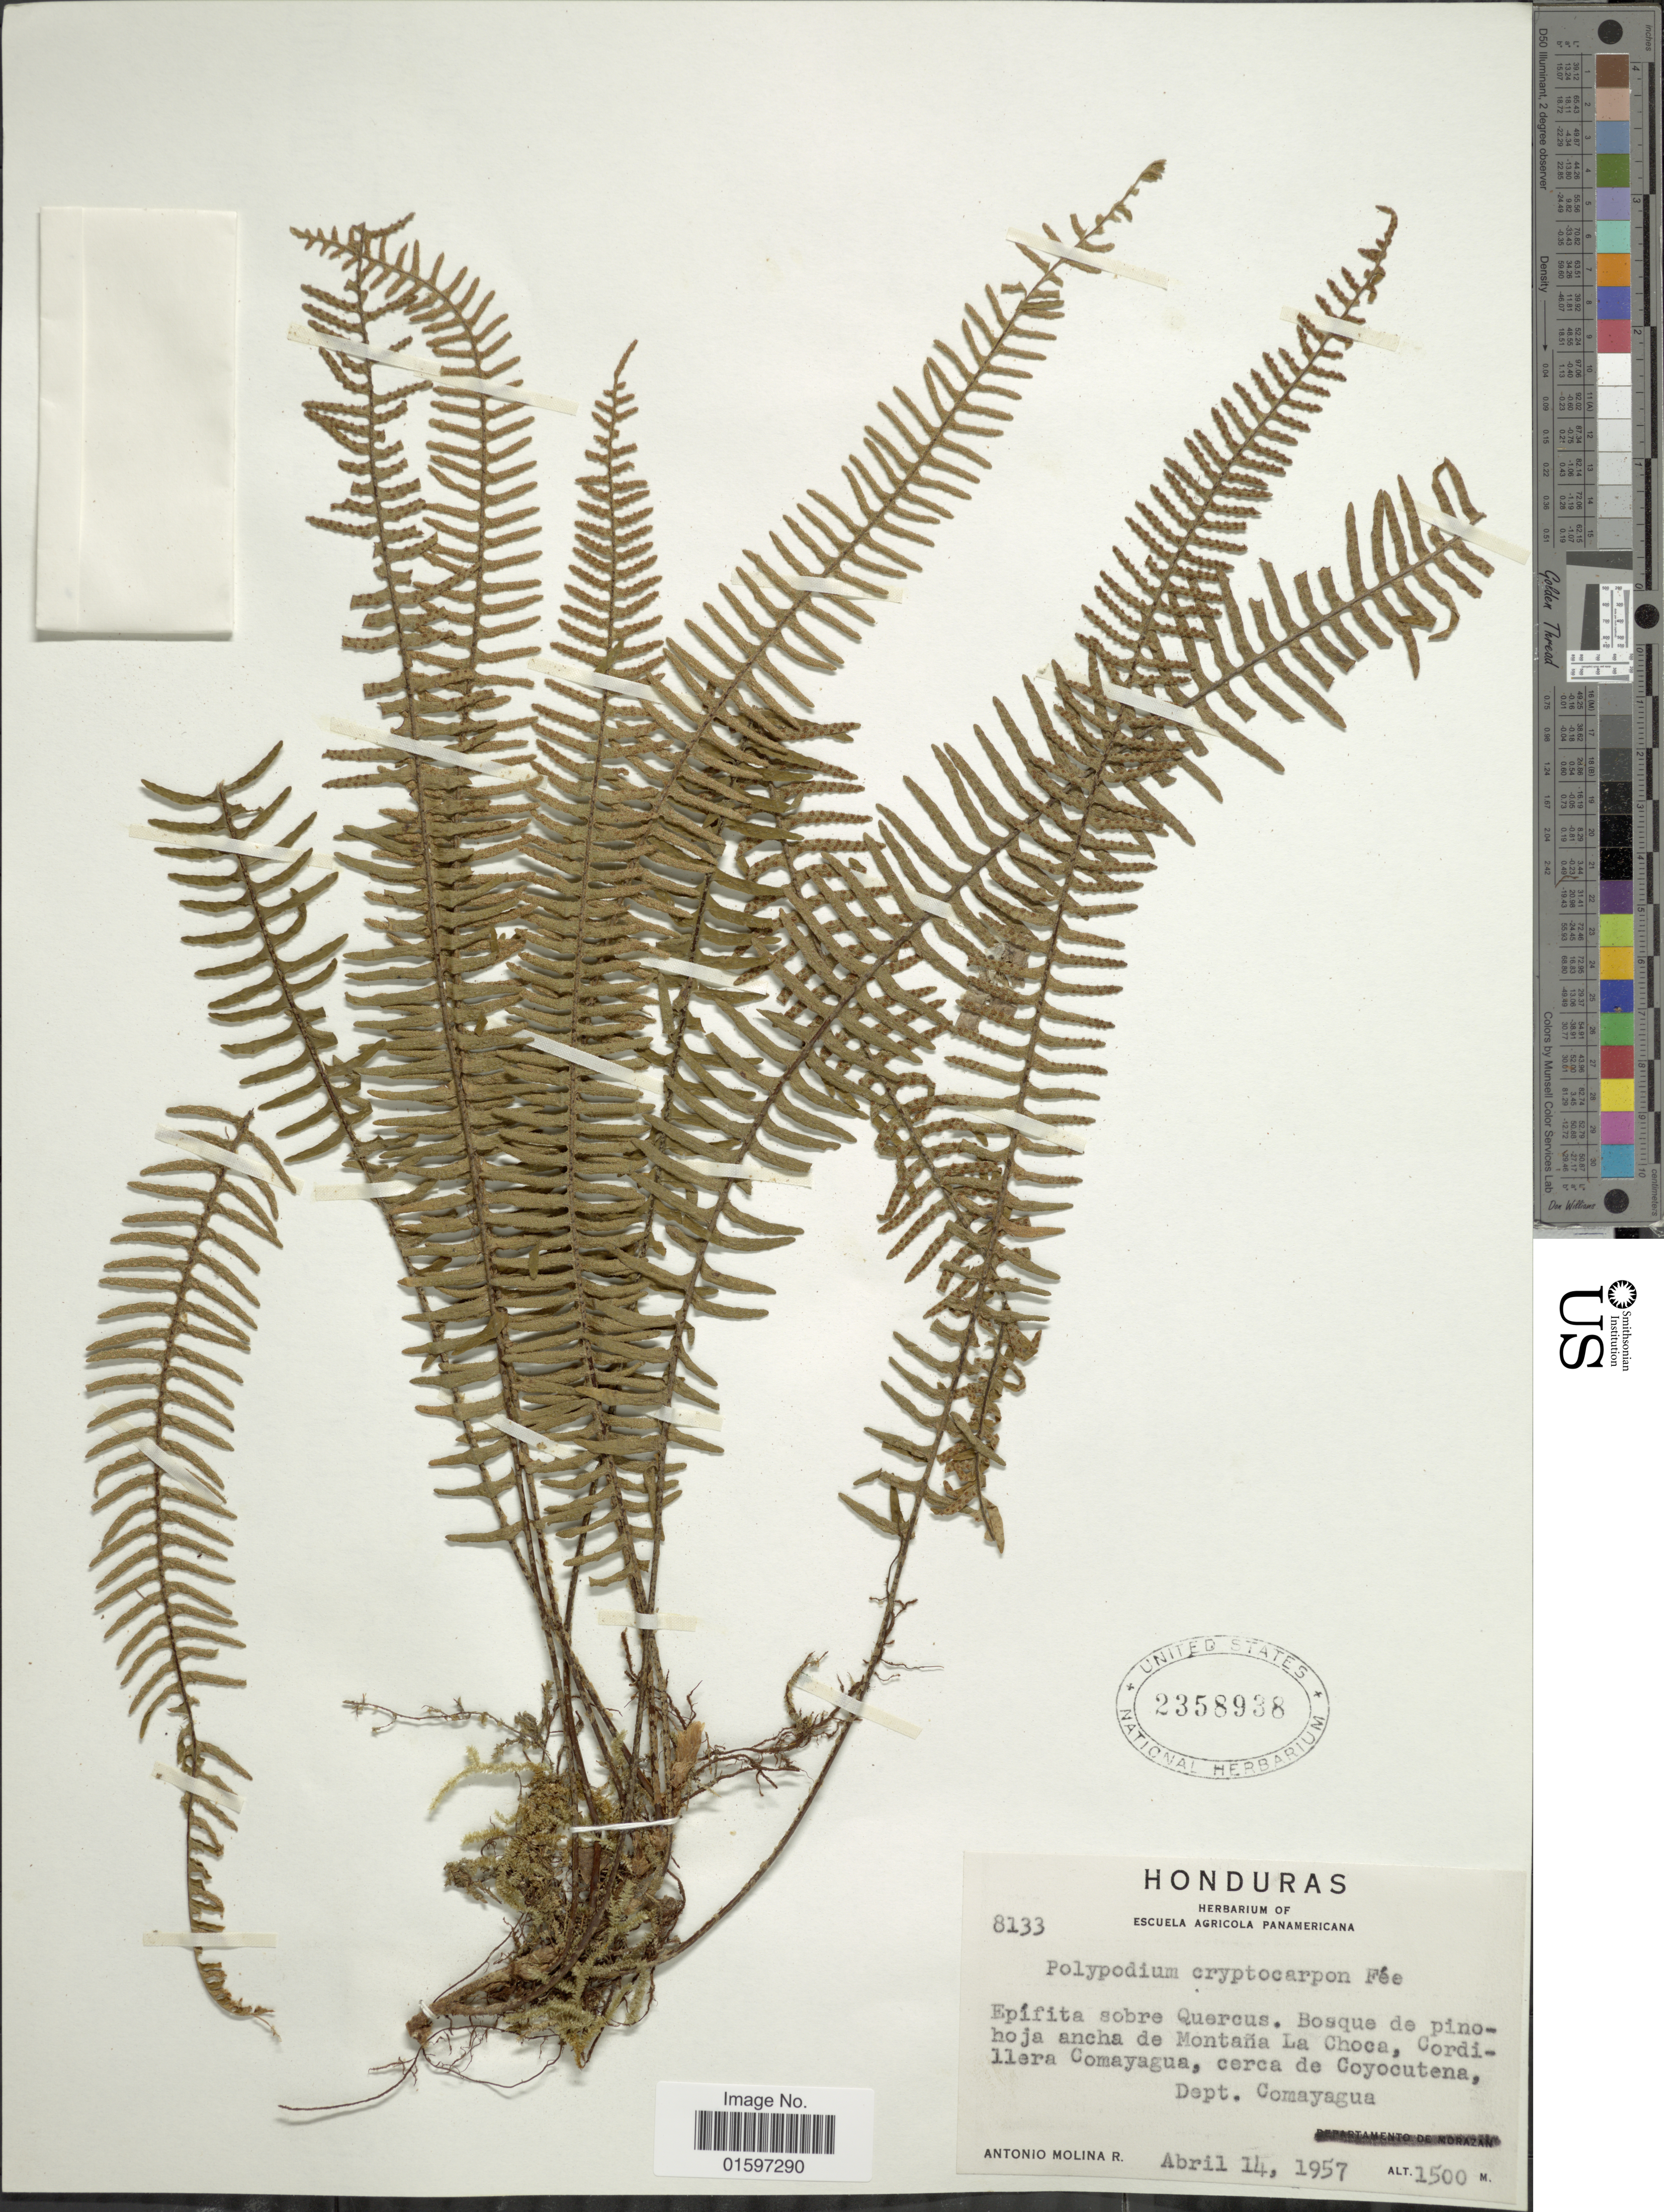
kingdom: Plantae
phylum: Tracheophyta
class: Polypodiopsida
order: Polypodiales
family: Polypodiaceae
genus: Pleopeltis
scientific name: Pleopeltis cryptocarpa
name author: (Fée) A.R. Sm. & Tejero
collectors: A. Molina R.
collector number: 8133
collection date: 1957-04-14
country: Honduras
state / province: Comayagua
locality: Epifita sobre Quercus, bosque de pino-hoja ancha de Montaña La Choca, Cordillera Comayagua, cerca de Coyocutena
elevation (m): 1500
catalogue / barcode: US 2358938